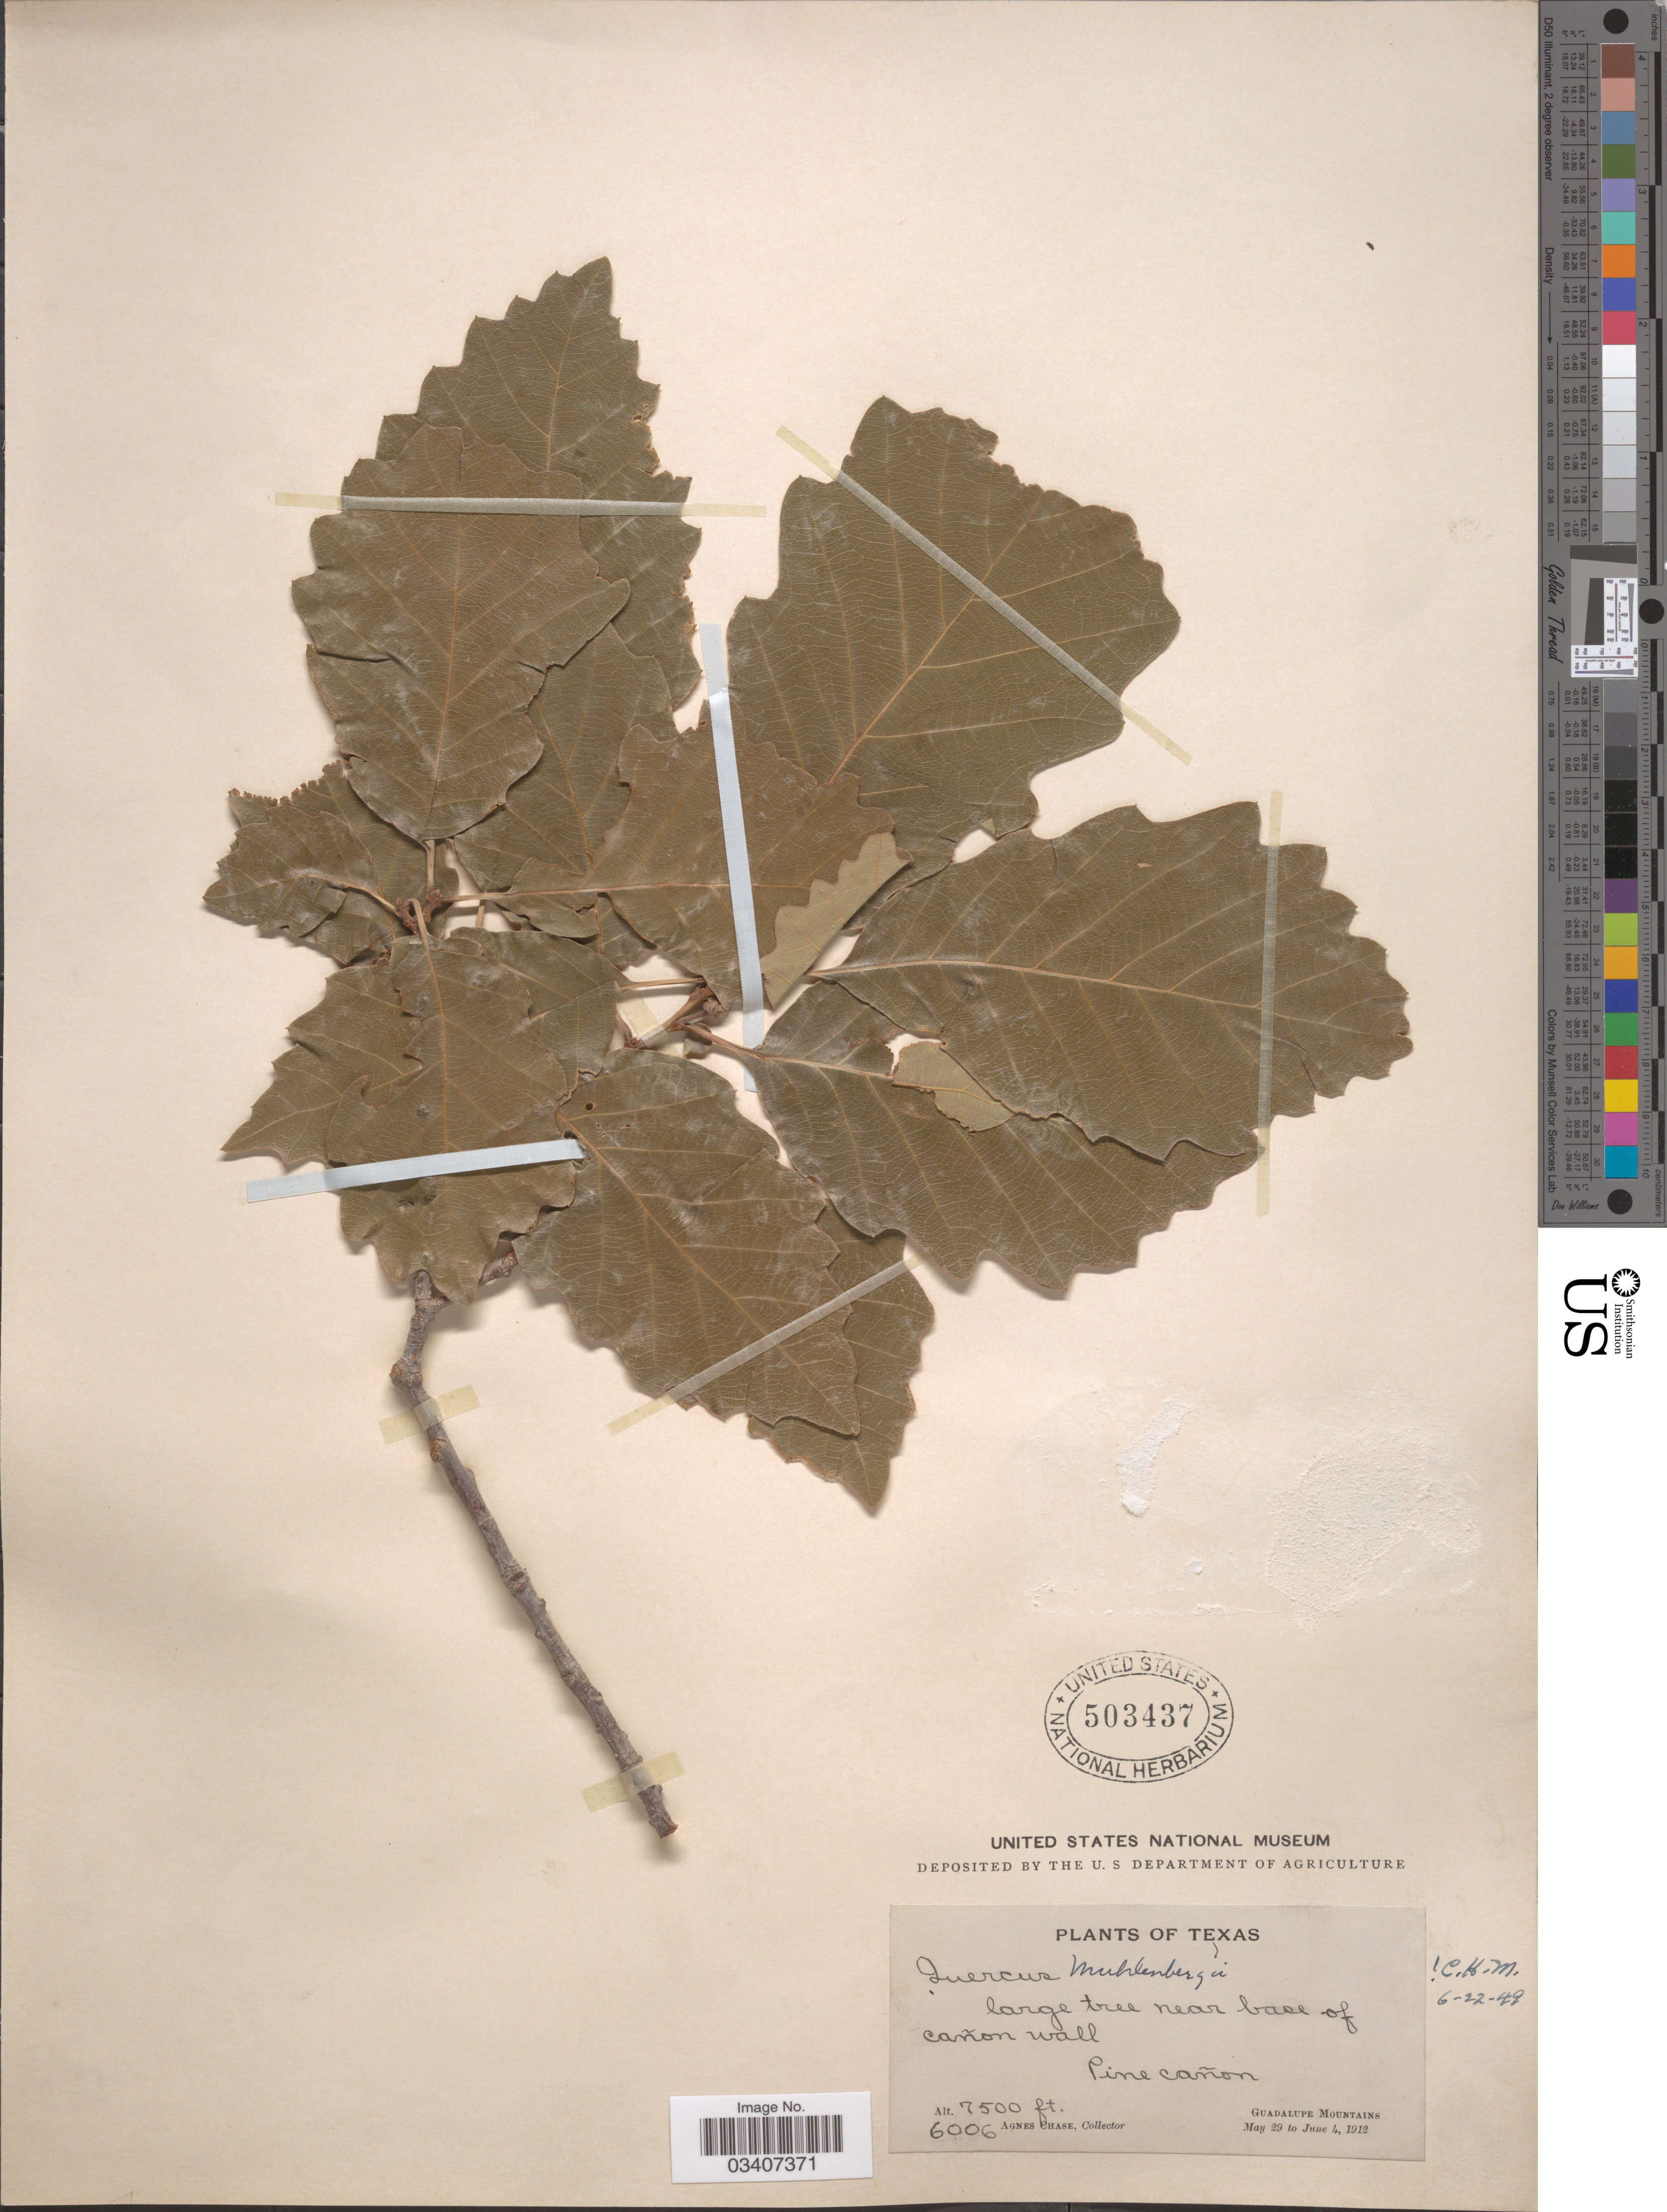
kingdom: Plantae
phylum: Tracheophyta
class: Magnoliopsida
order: Fagales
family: Fagaceae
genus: Quercus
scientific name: Quercus muehlenbergii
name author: Engelm.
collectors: A. Chase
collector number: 6006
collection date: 1912-05-29/1912-06-04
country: United States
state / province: Texas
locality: Near base of cañon wall. Pine cañon. Guadalupe Mountains.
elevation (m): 2286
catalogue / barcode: US 503437